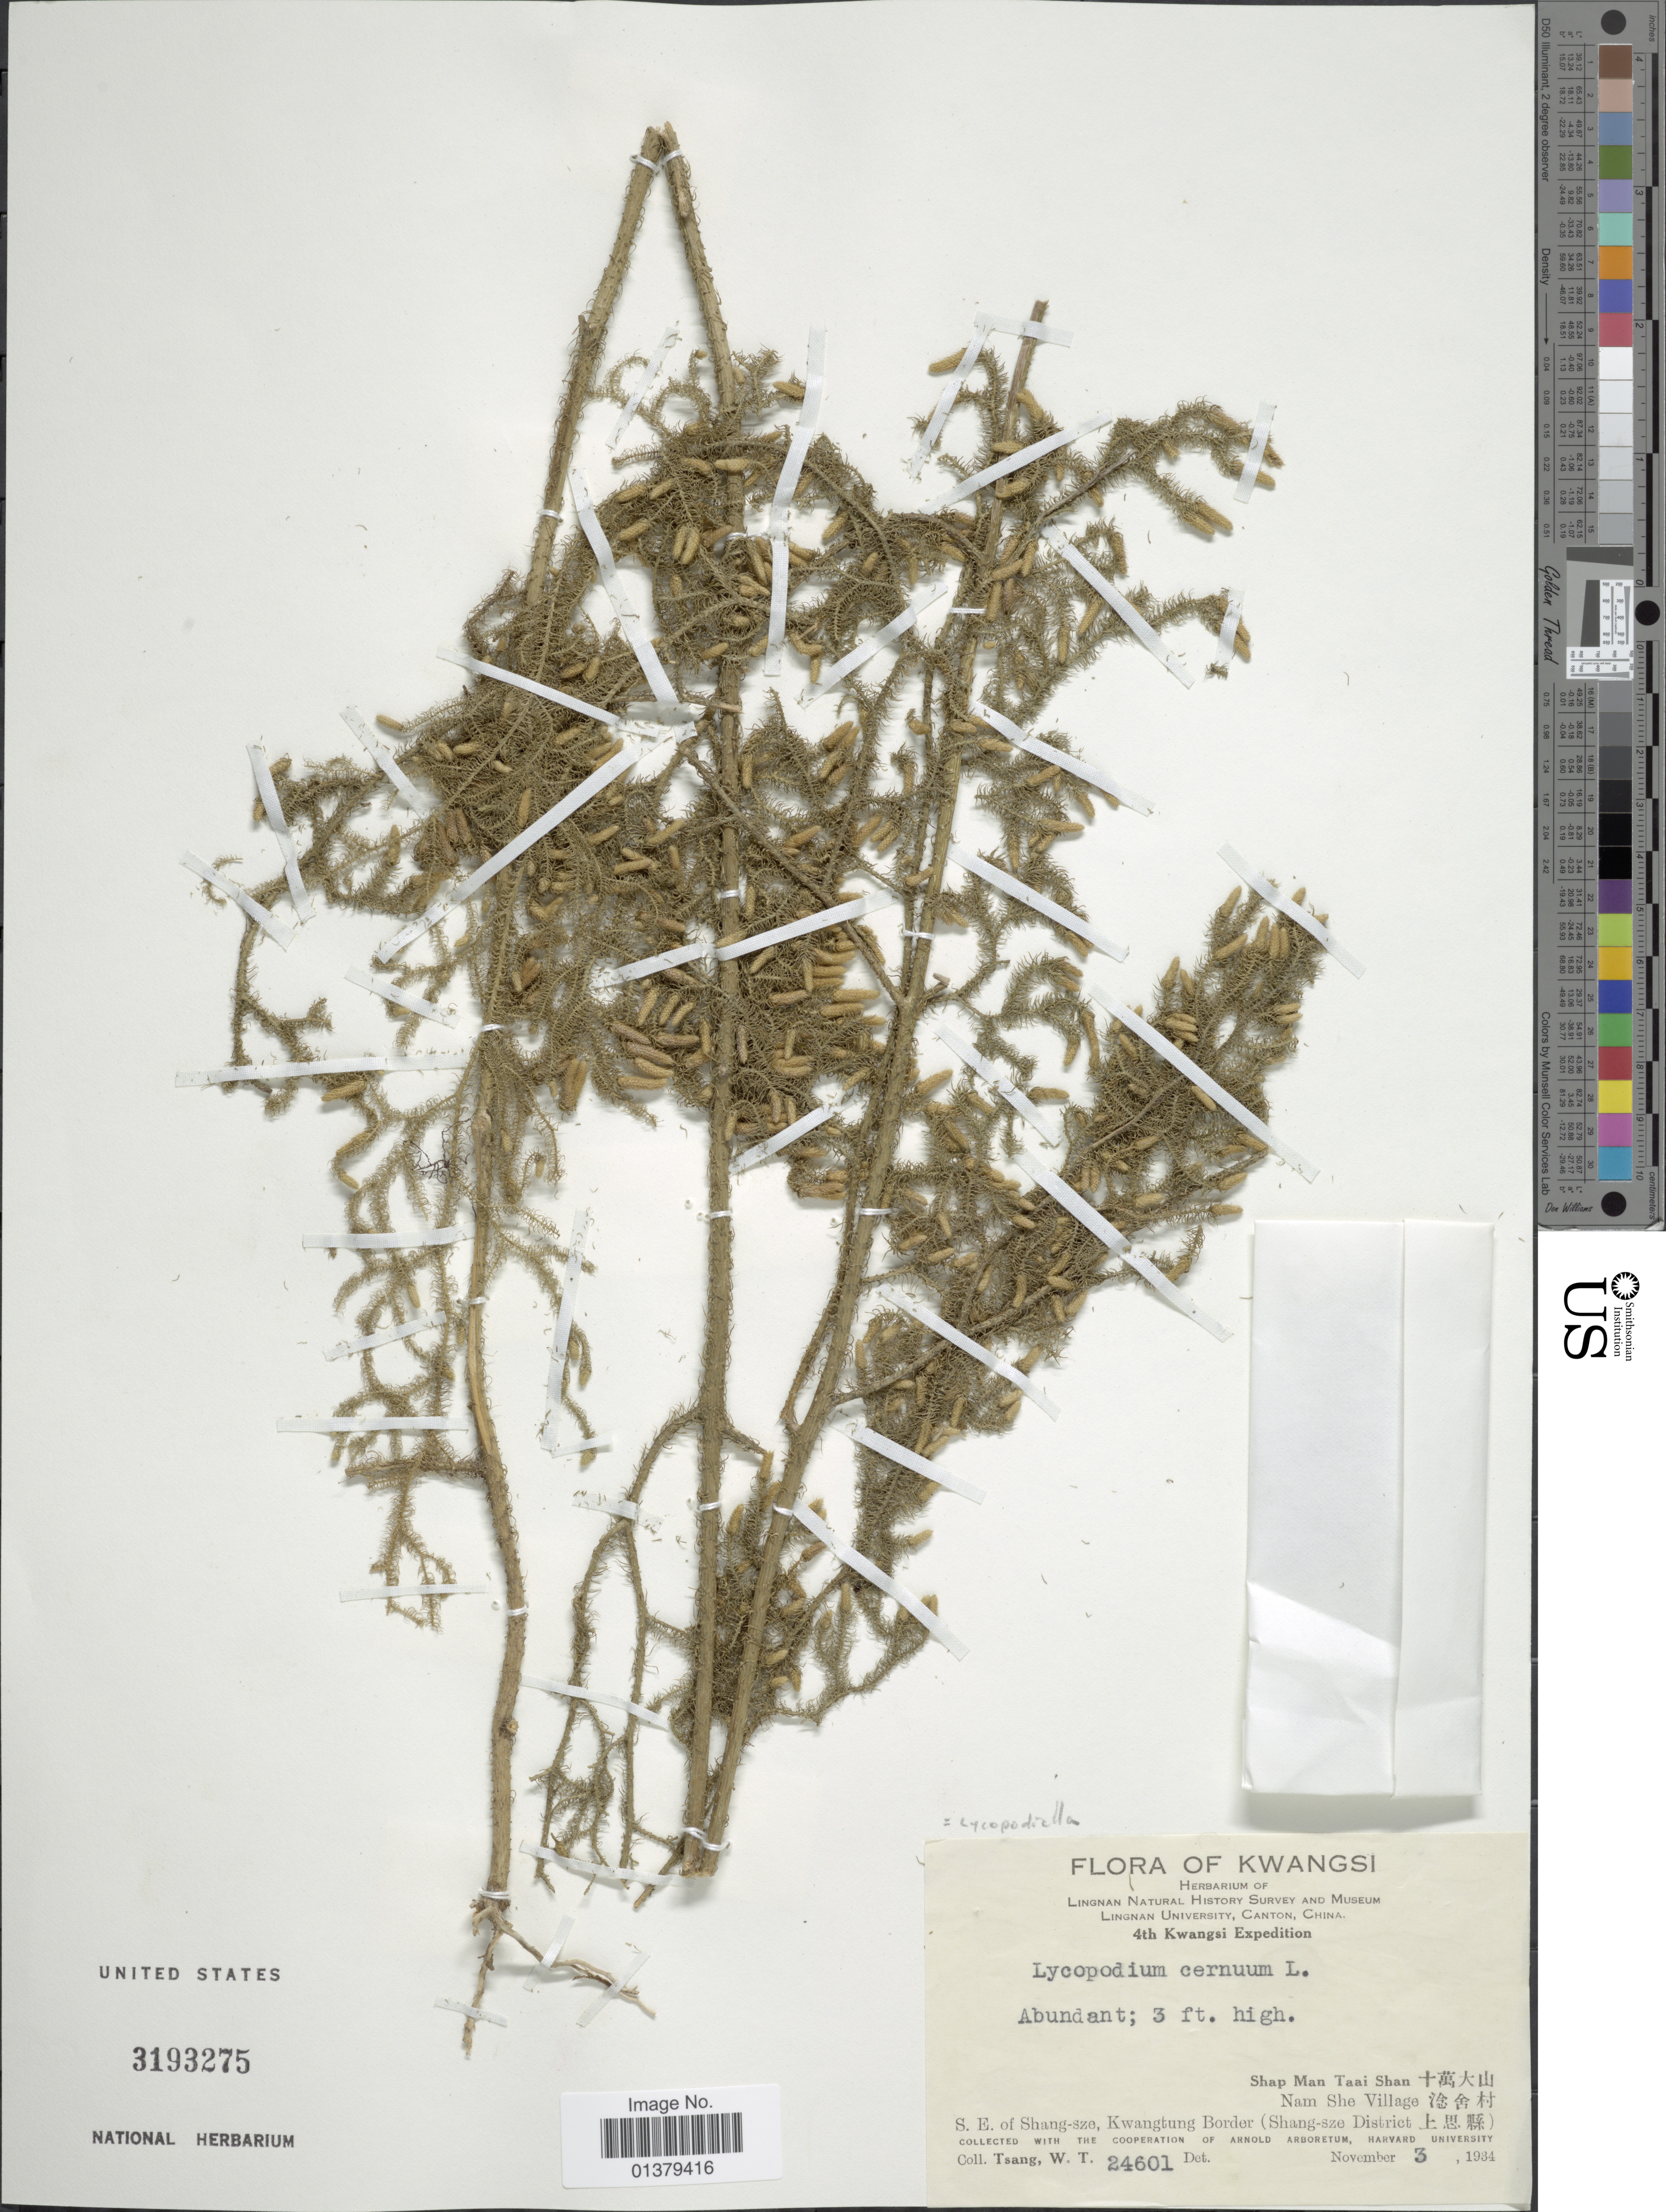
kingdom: Plantae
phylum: Tracheophyta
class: Lycopodiopsida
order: Lycopodiales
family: Lycopodiaceae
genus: Palhinhaea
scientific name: Palhinhaea cernua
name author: (L.) Vasc. & Franco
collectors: W. T. Tsang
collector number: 24601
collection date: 1934-11-03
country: China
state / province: Guangxi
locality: Kwangsi, Shap Man Taai Shan X, Nam She Village X, S.E. of Shang-sze, kwangtung Border (Shang-sze District X)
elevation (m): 1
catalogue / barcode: US 3193275